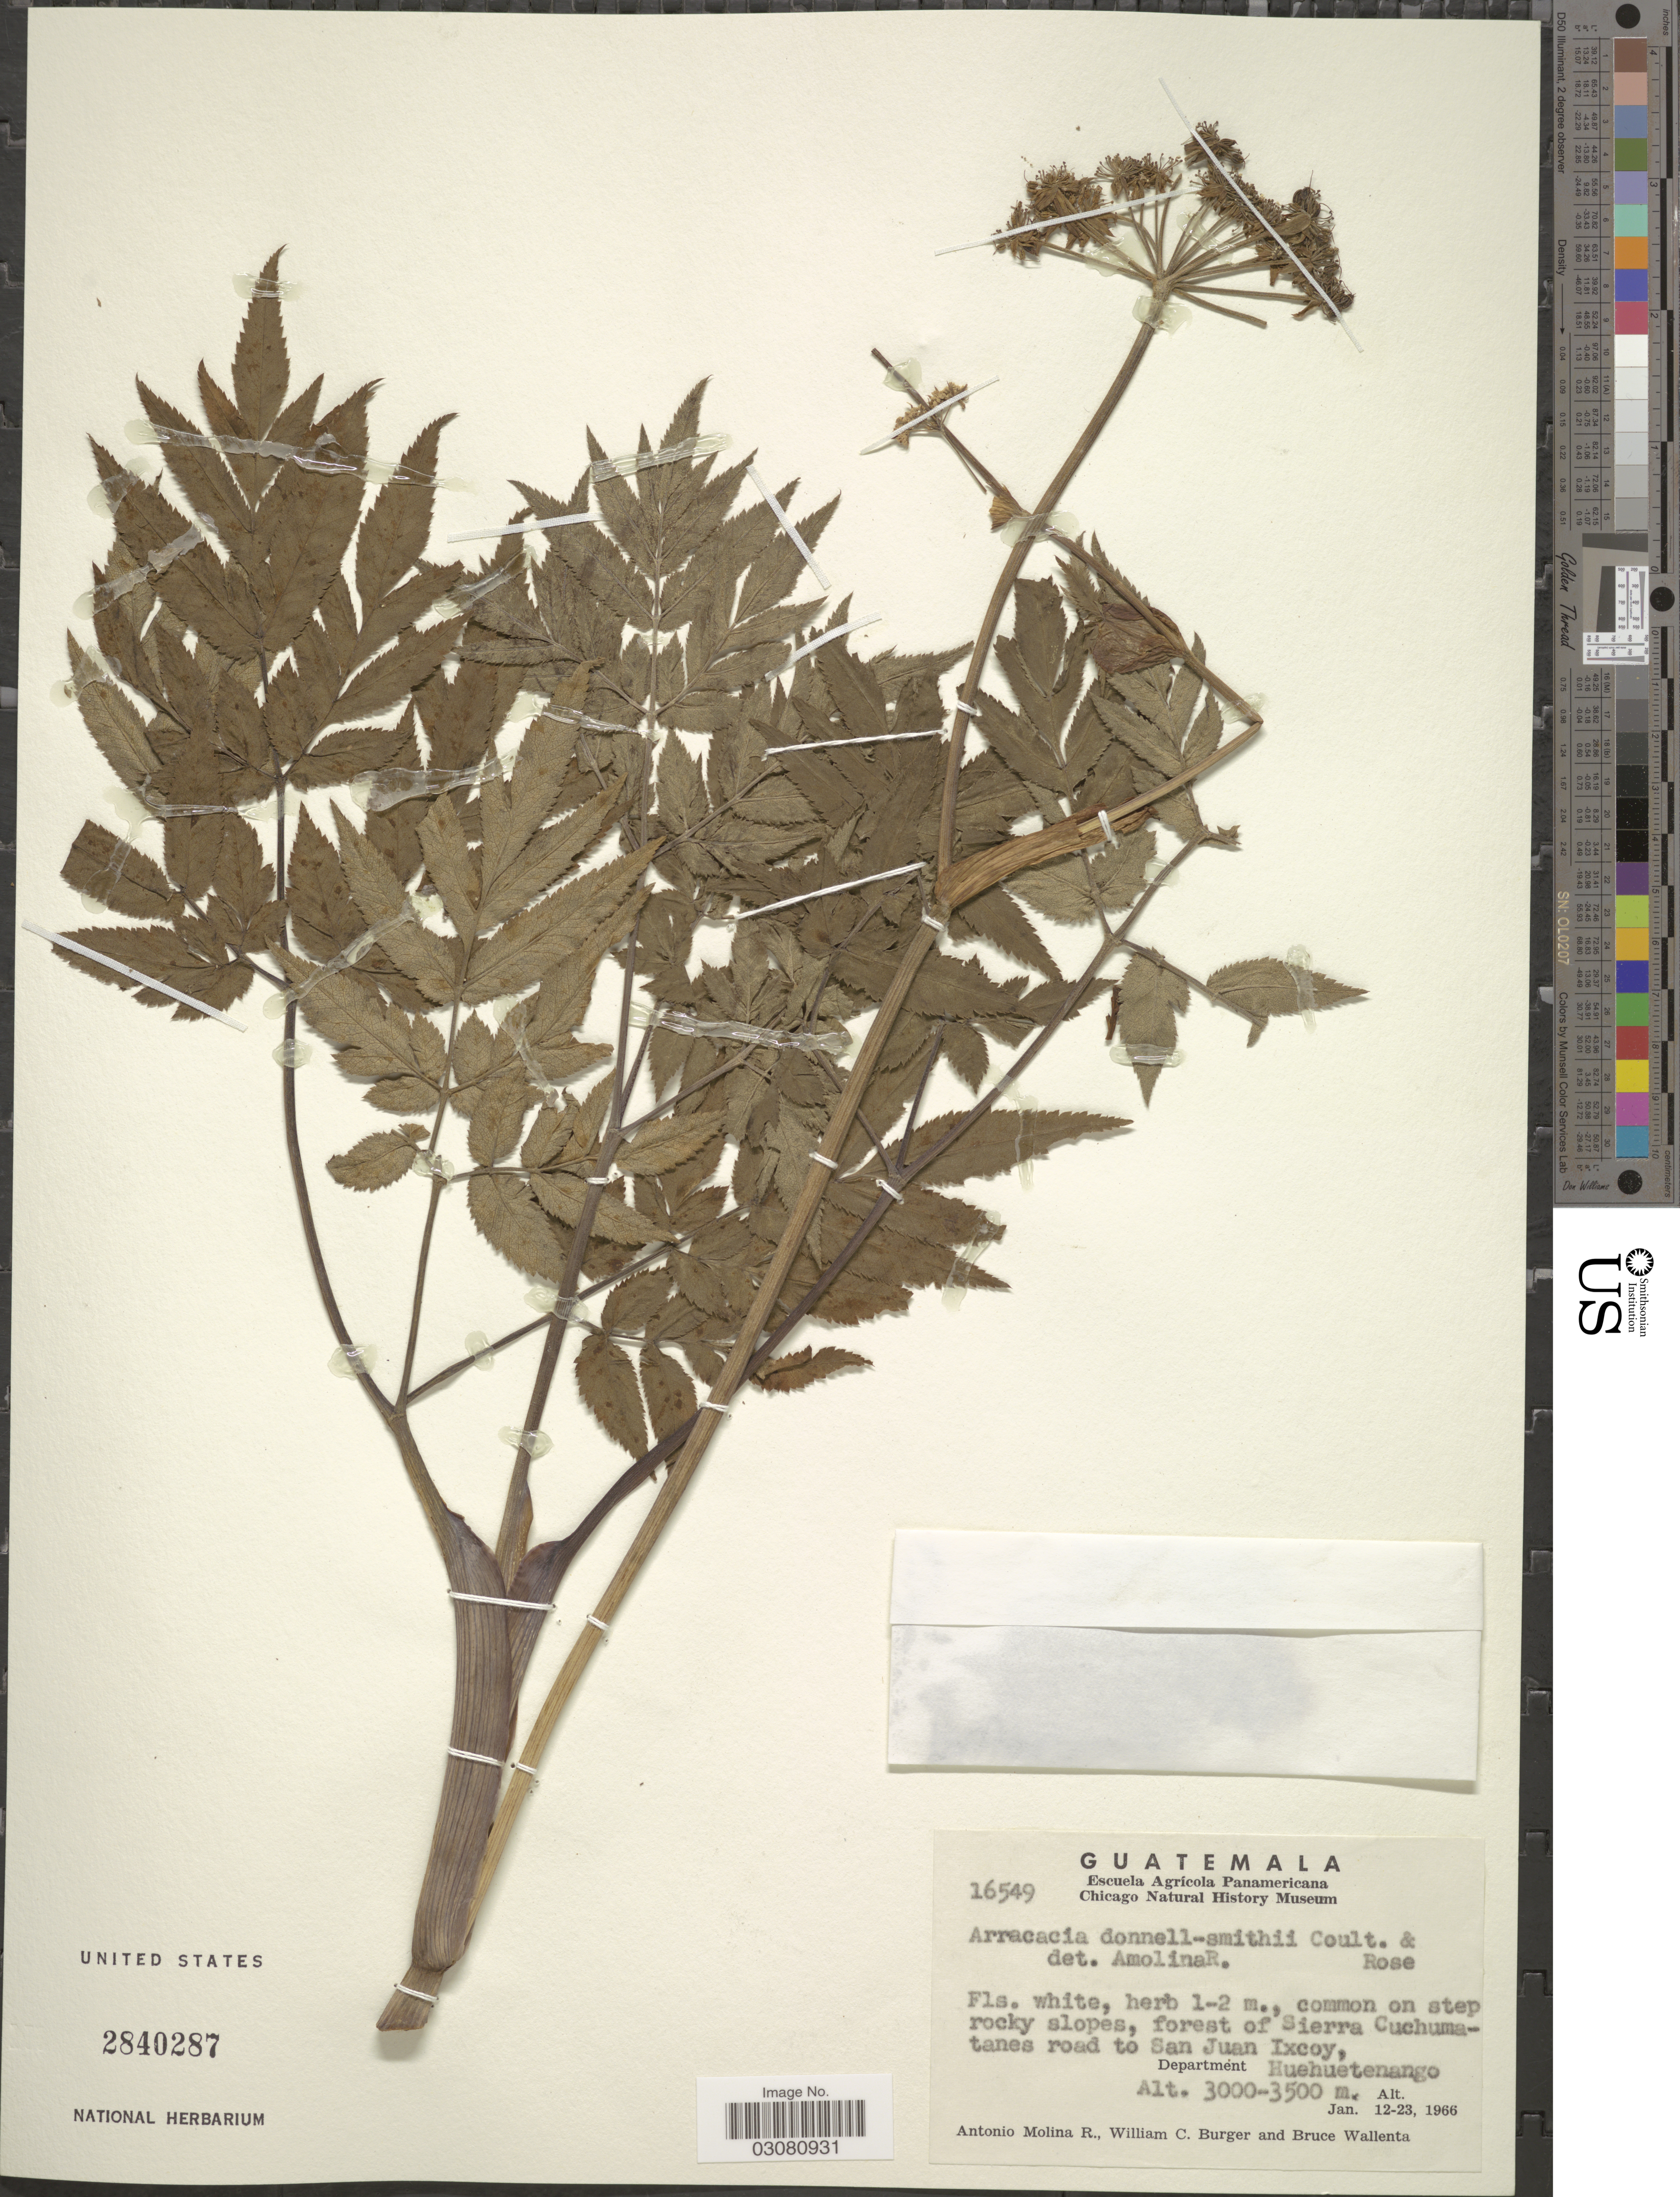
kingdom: Plantae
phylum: Tracheophyta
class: Magnoliopsida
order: Apiales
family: Apiaceae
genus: Arracacia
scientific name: Arracacia donnell-smithii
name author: J.M. Coult. & Rose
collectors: A. Molina R., W. Burger & B. Wallenta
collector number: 16549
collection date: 1966-01-12/1966-01-23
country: Guatemala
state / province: Huehuetenango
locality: Forest of Sierra Cuchumatanes road to San Juan Ixcoy, Department Huehuetenango.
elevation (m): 3000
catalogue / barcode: US 2840287